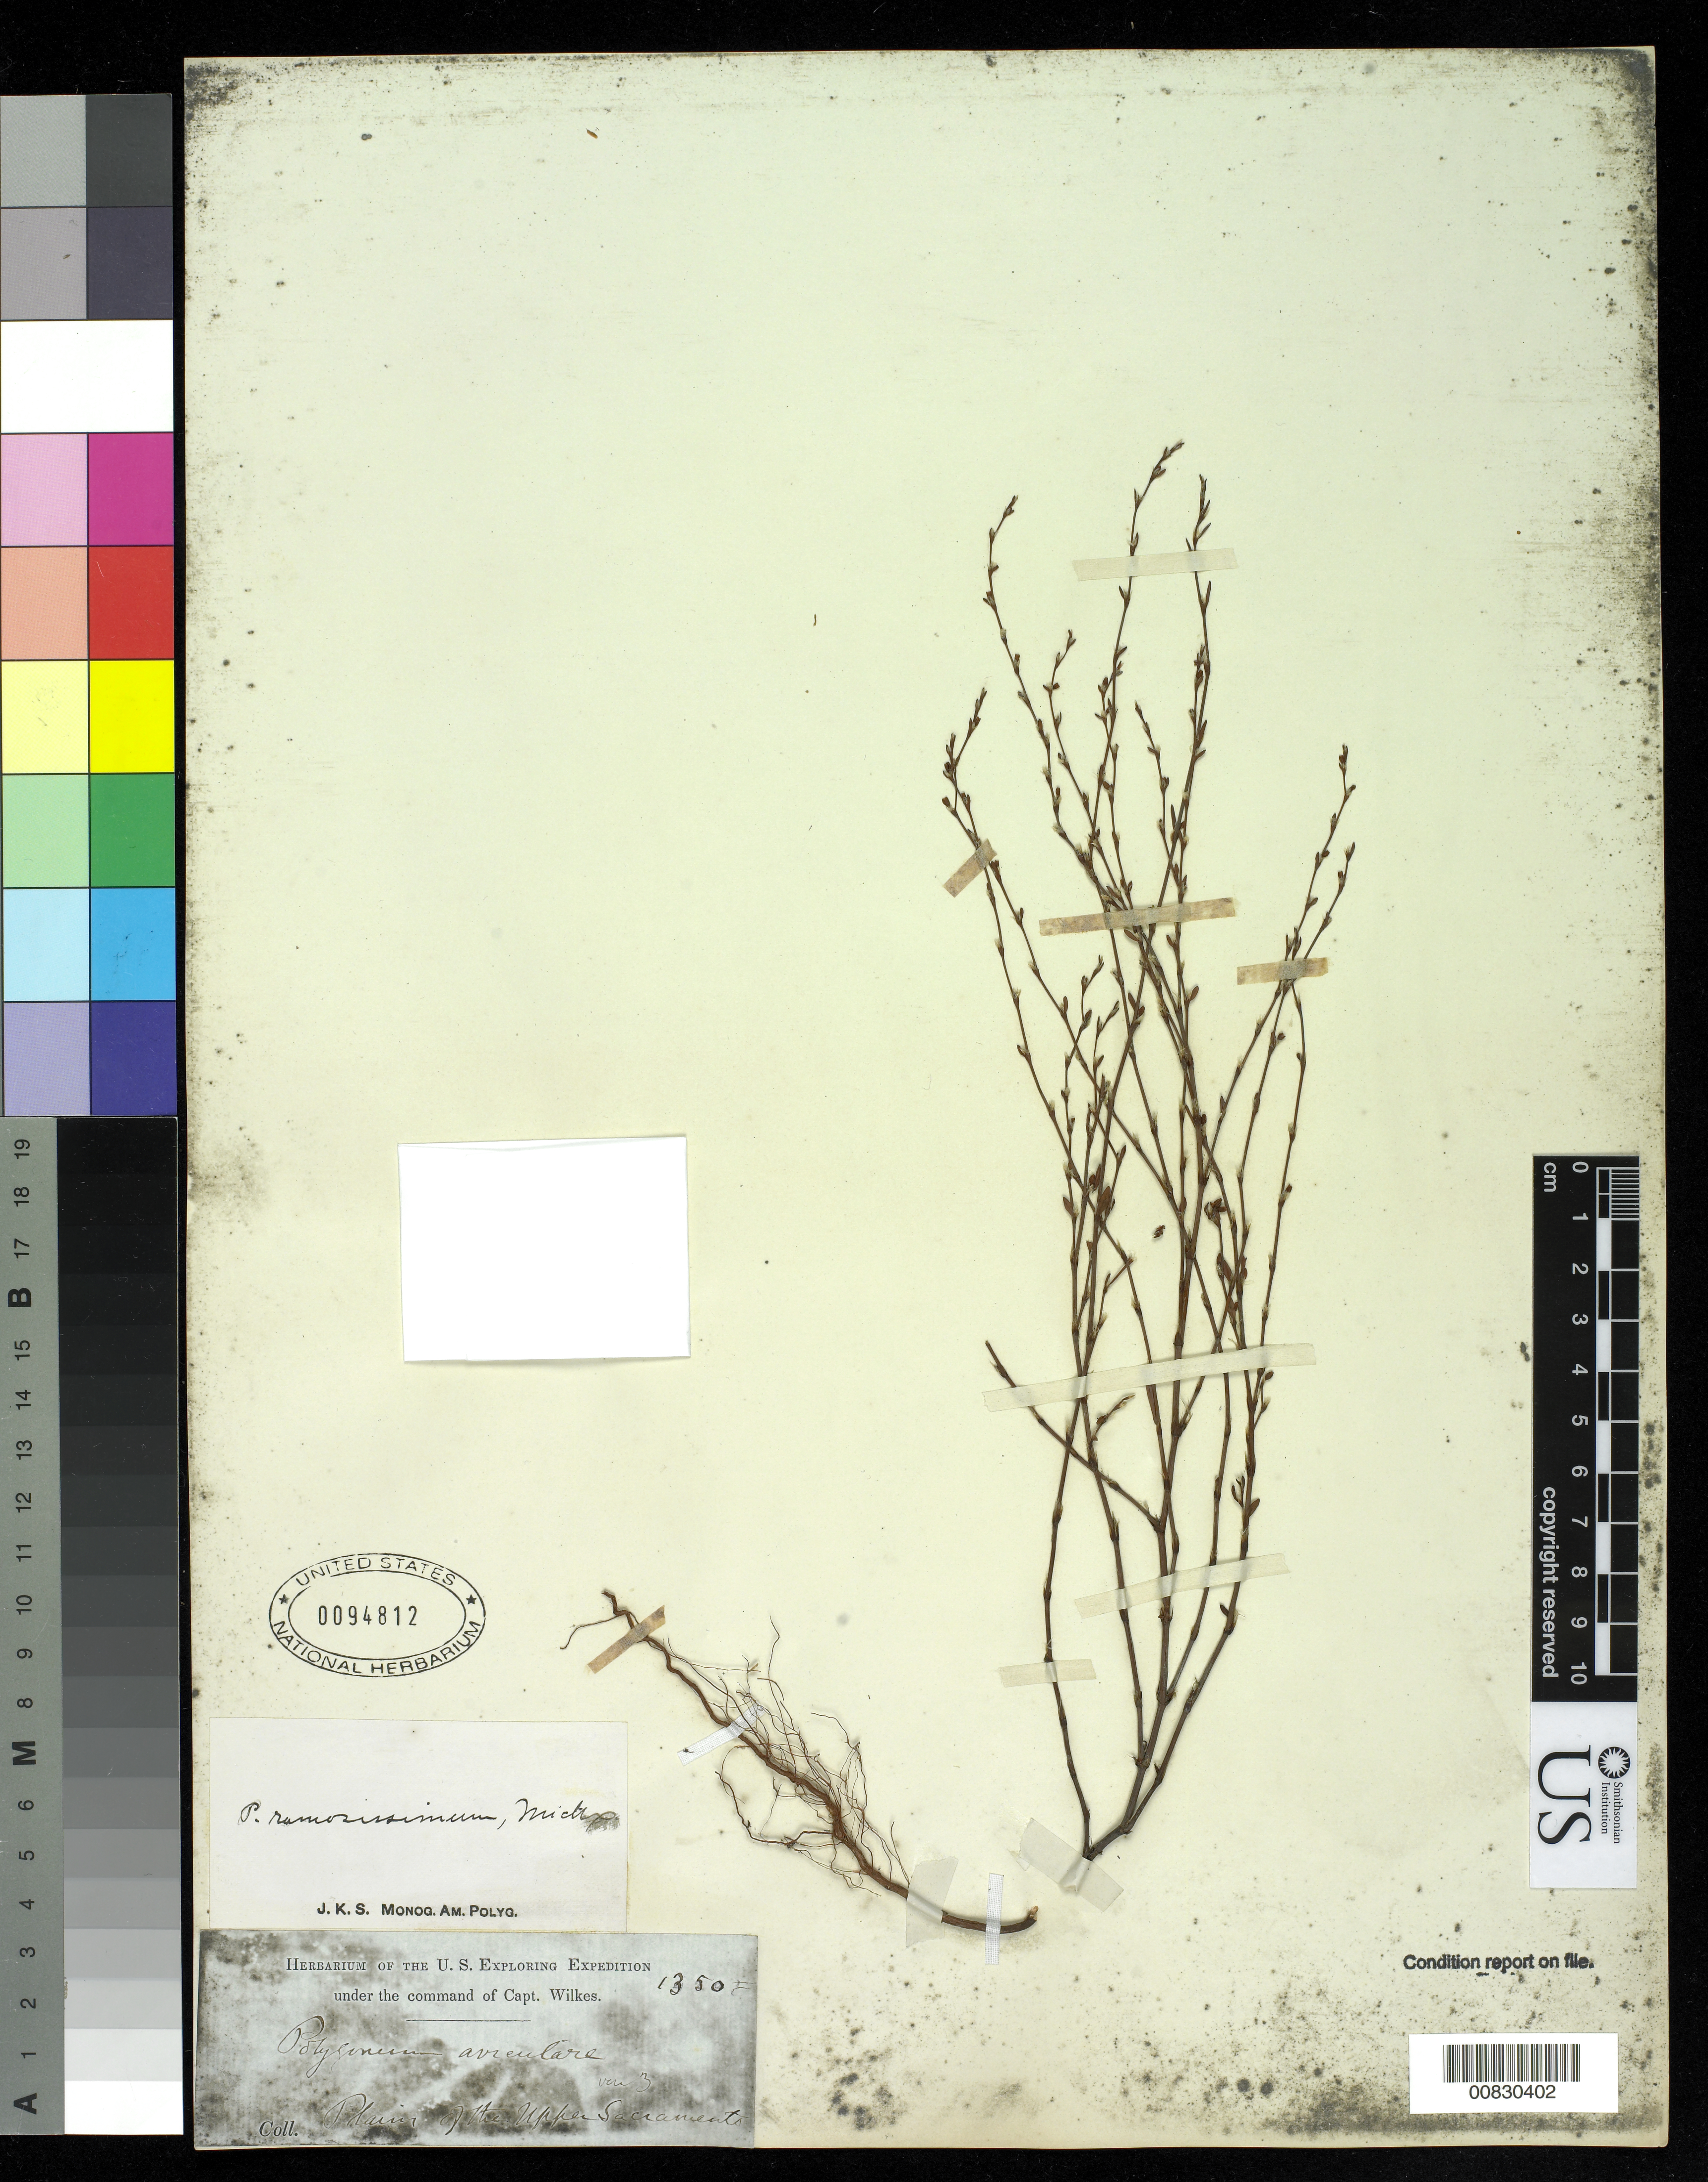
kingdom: Plantae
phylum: Tracheophyta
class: Magnoliopsida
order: Caryophyllales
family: Polygonaceae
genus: Polygonum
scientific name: Polygonum ramosissimum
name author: Michx.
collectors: Wilkes Explor. Exped.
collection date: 1838/1842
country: United States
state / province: California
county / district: Sacramento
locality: Plains of the Upper Sacramento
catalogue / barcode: US 94812